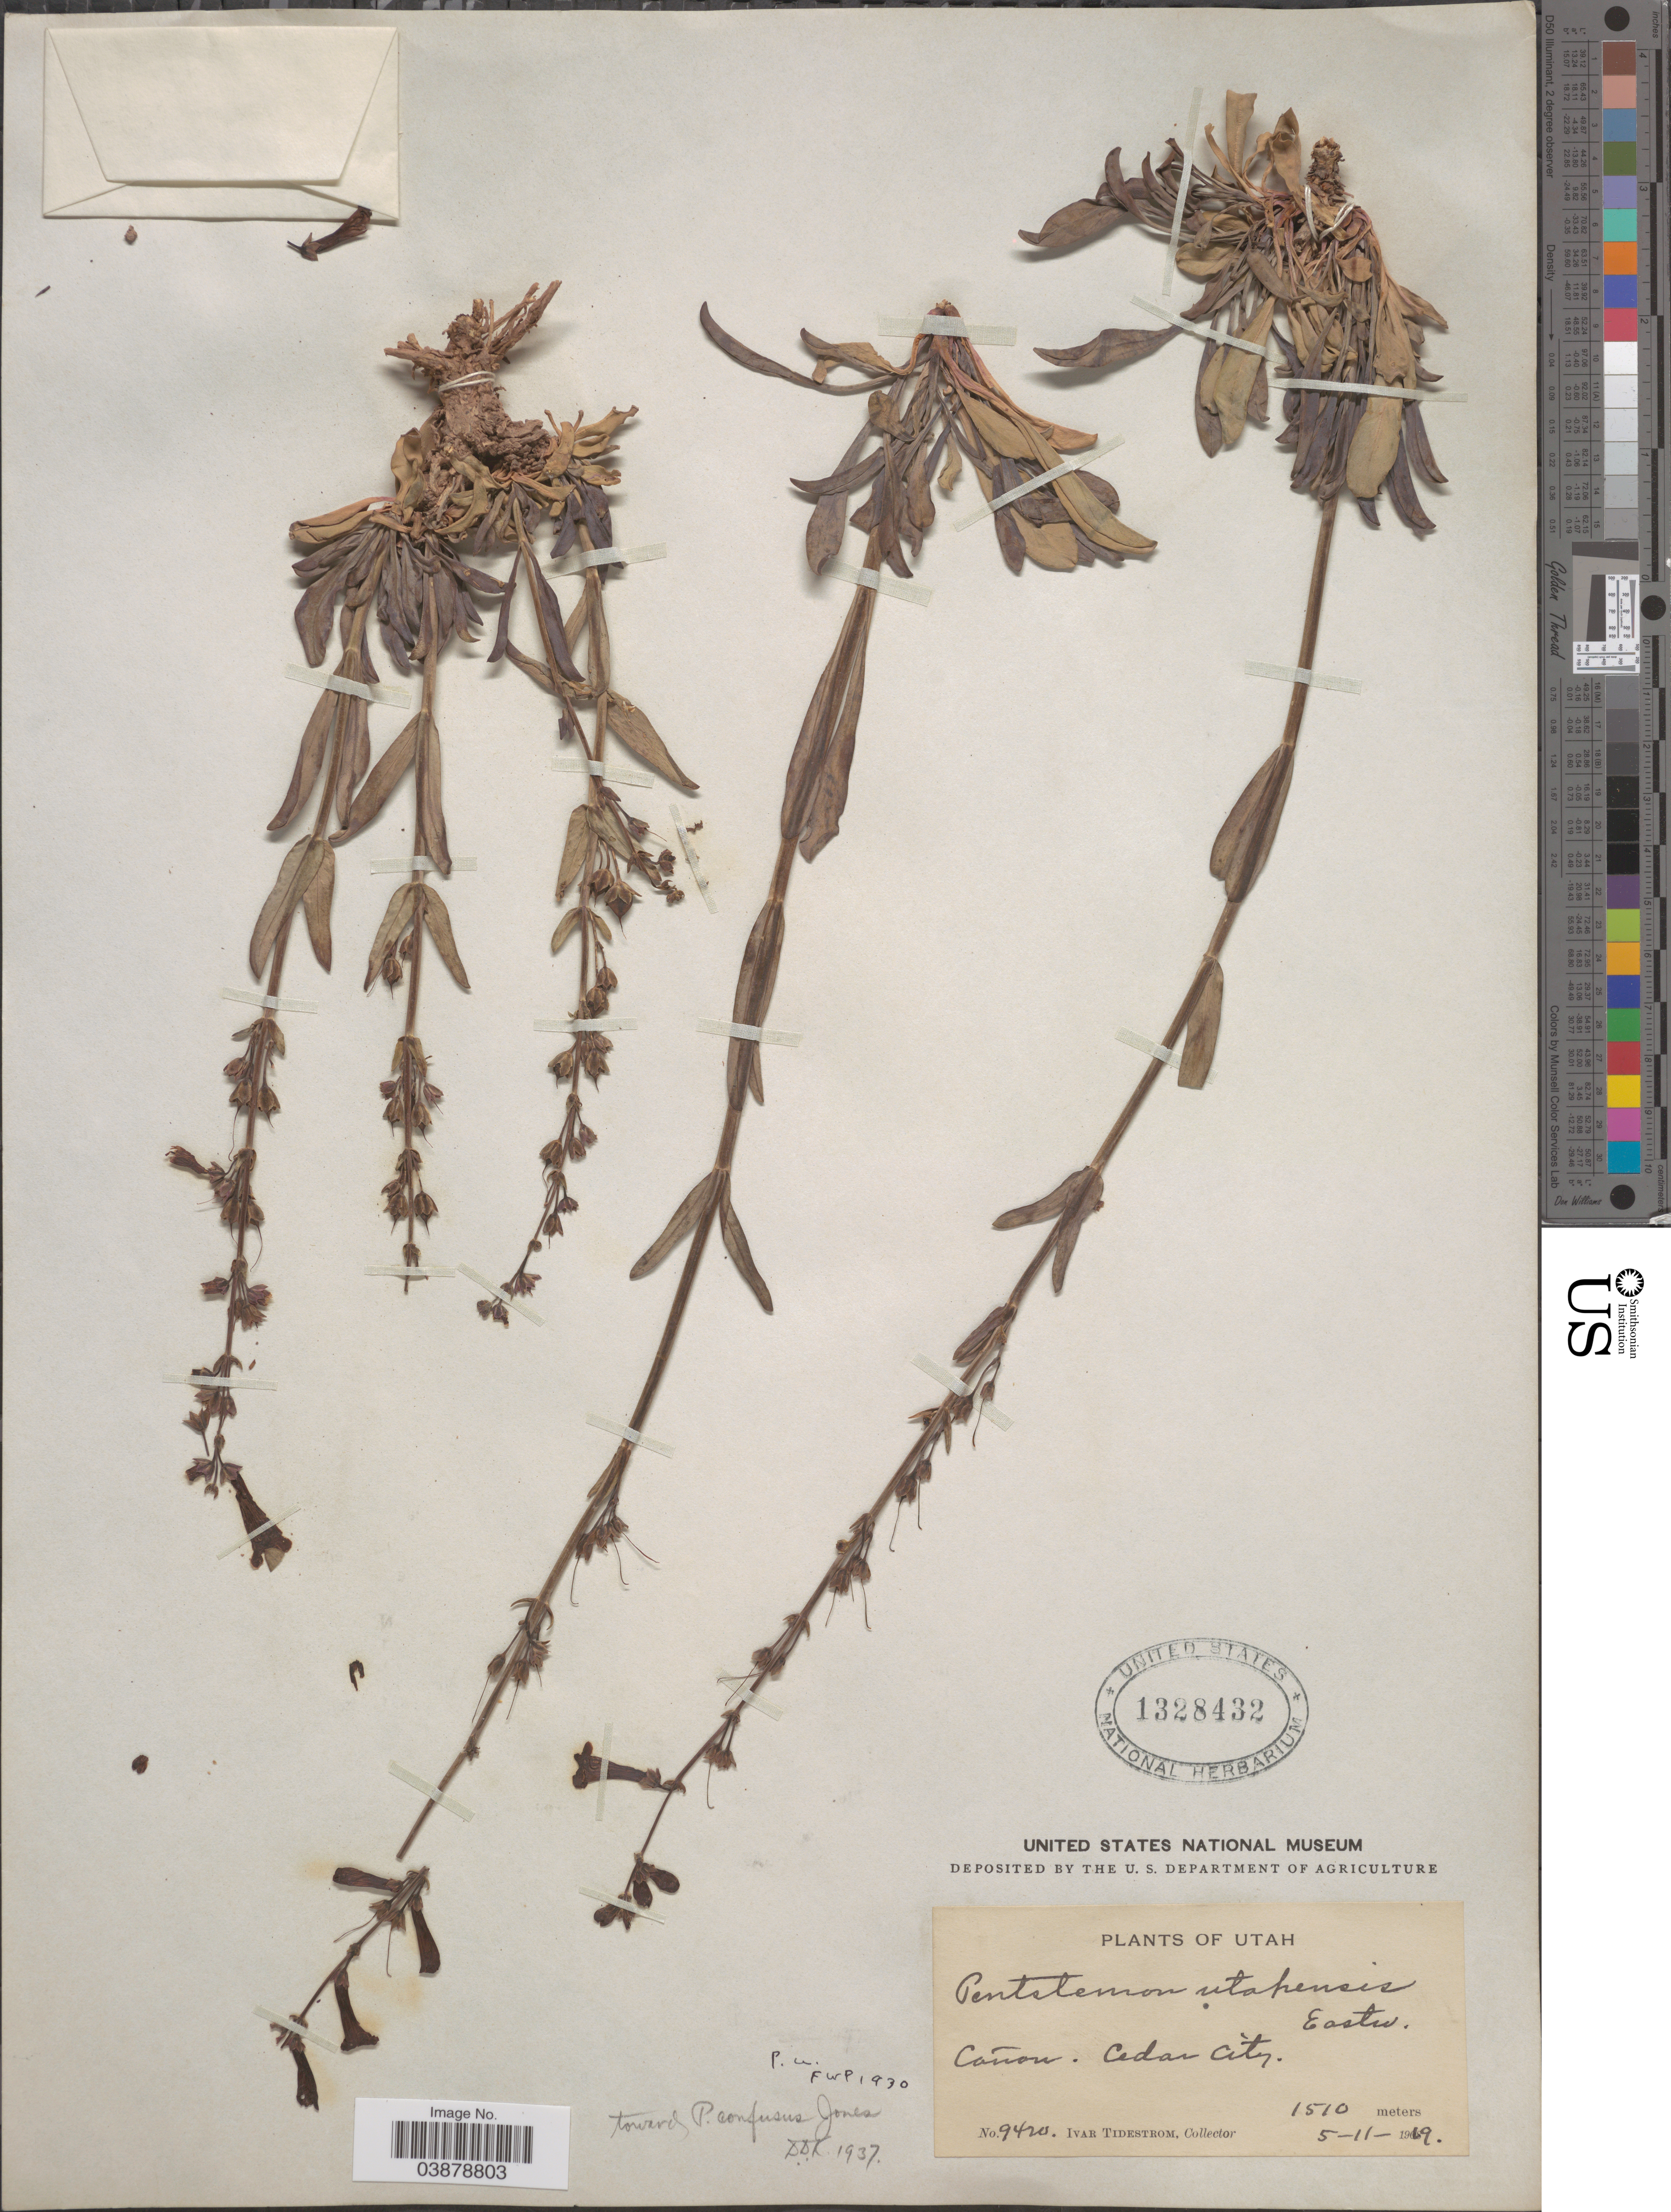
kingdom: Plantae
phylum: Tracheophyta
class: Magnoliopsida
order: Lamiales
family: Plantaginaceae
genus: Penstemon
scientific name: Penstemon utahensis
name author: Eastw.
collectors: I. F. Tidestrom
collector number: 9420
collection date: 1919-05-11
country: United States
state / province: Utah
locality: Cañon. Cedar City.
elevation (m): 1510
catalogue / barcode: US 1328432